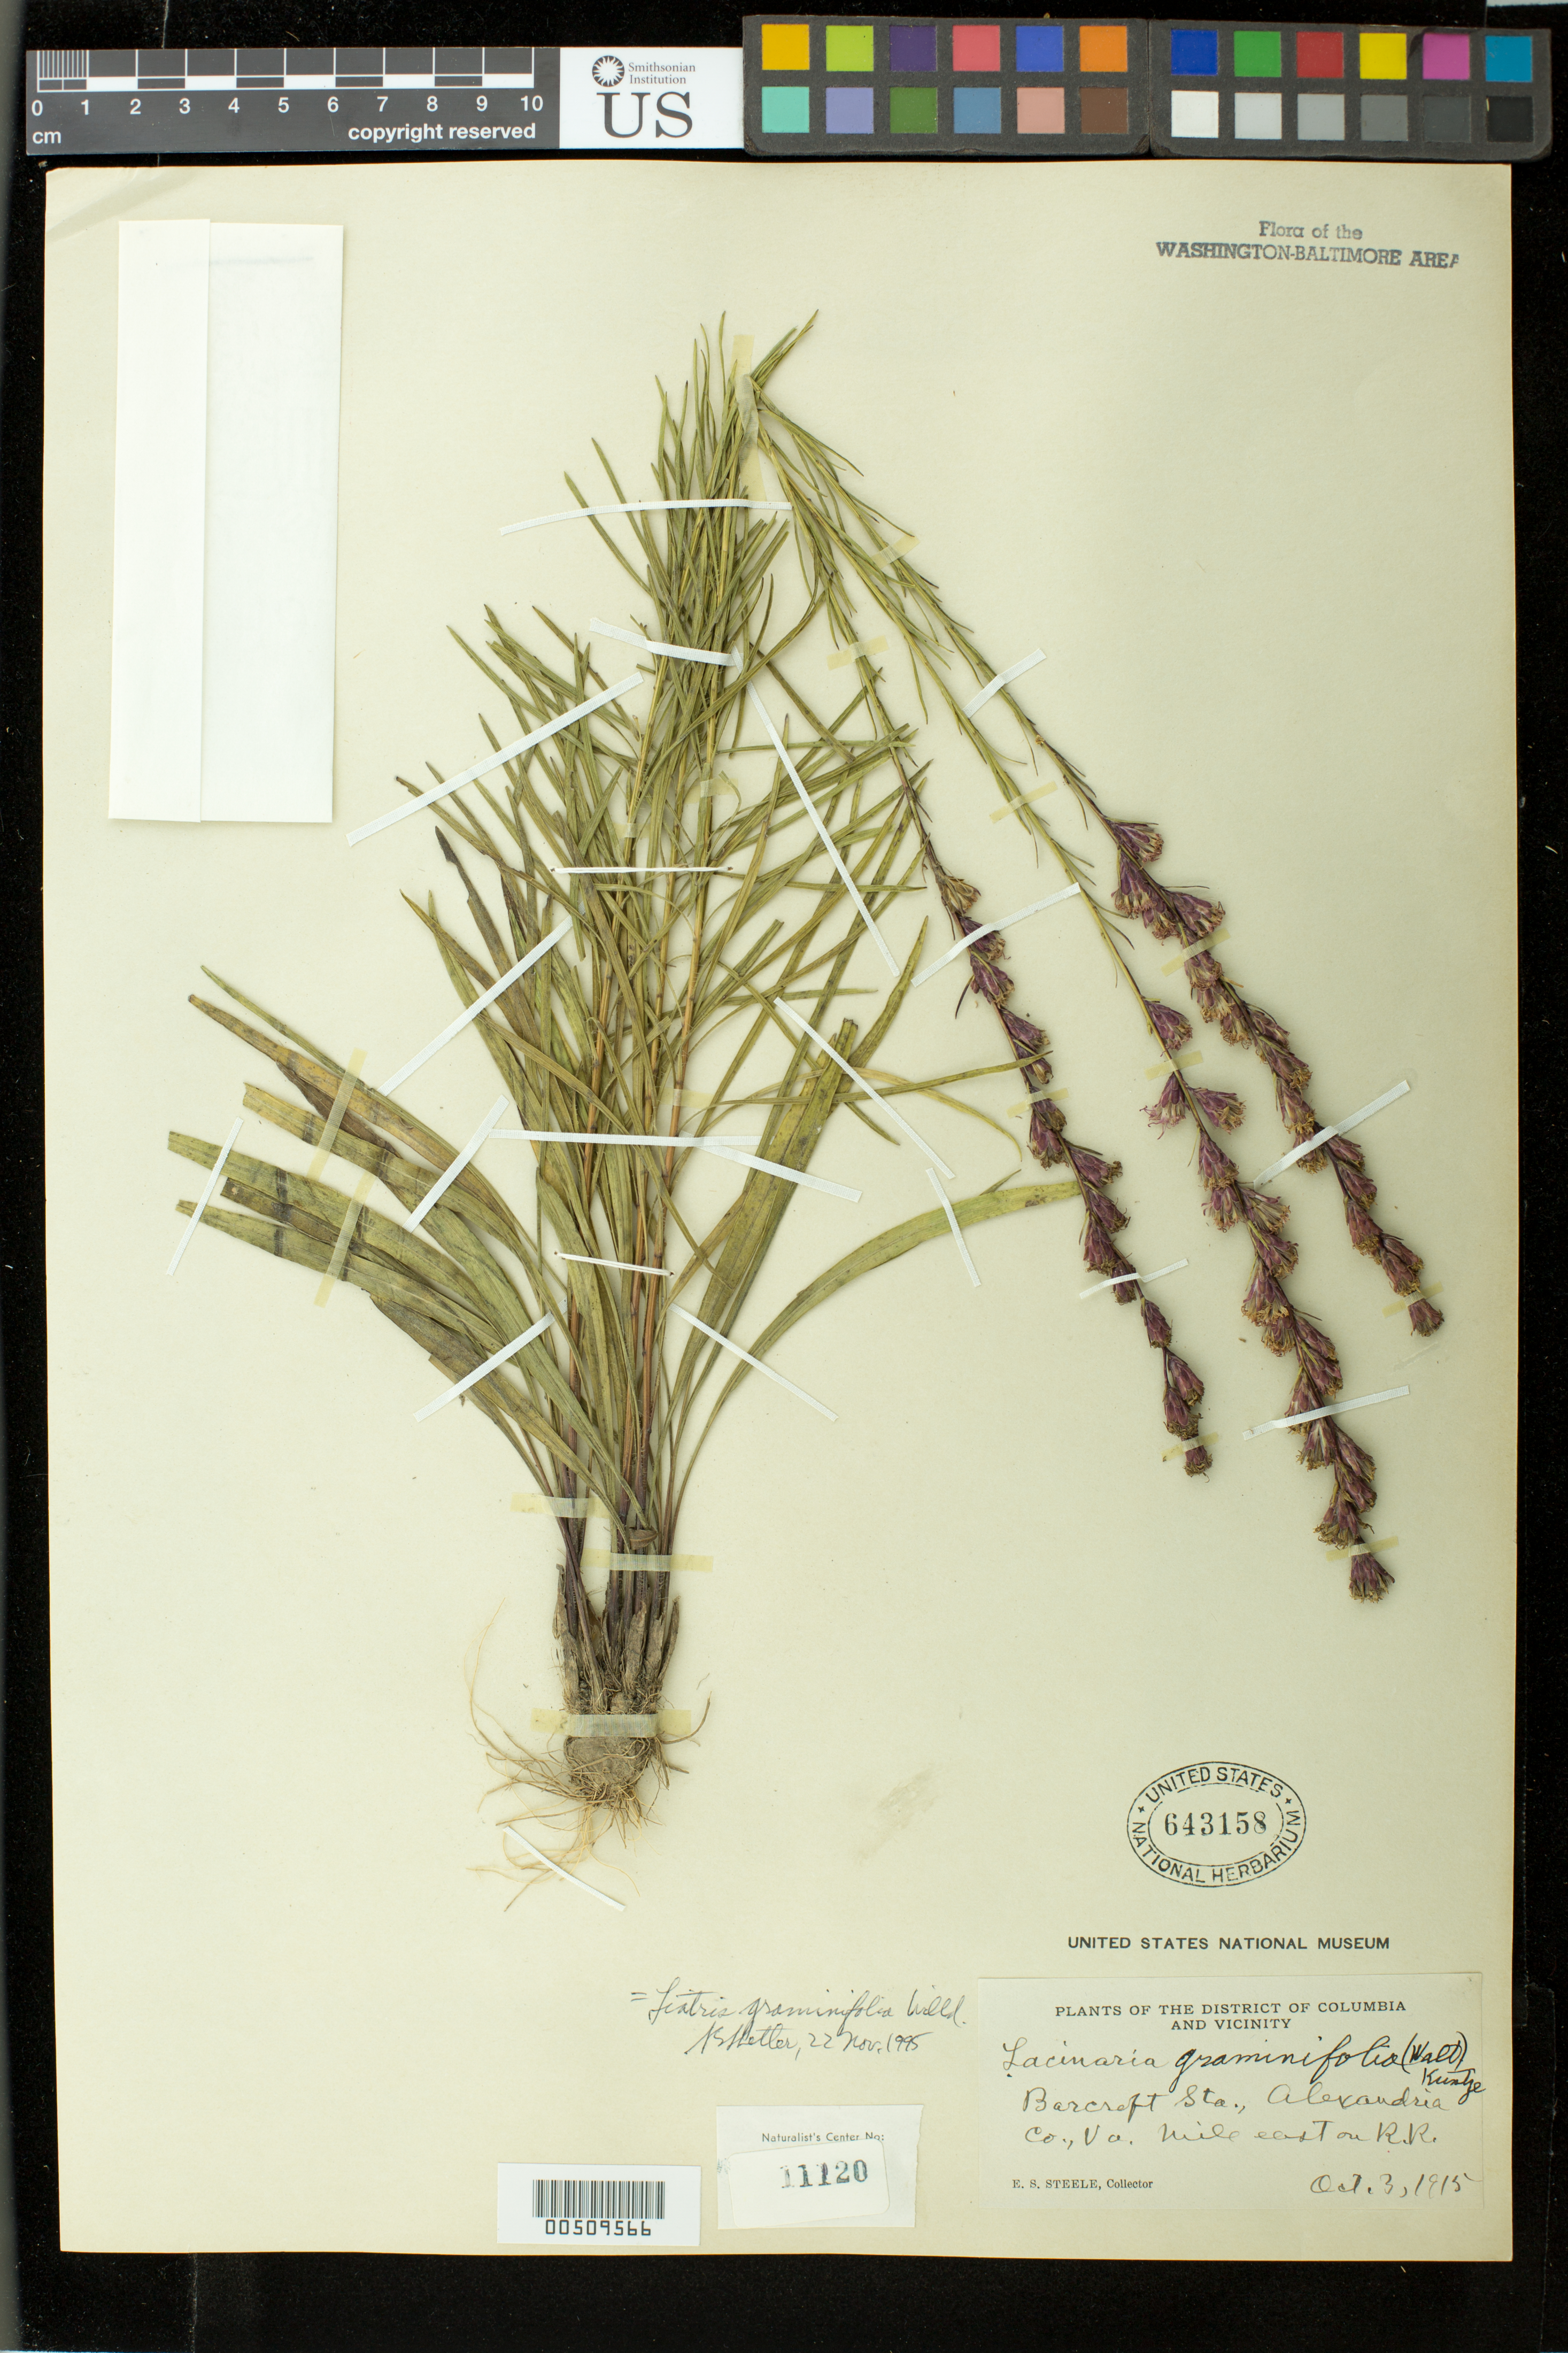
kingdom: Plantae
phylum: Tracheophyta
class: Magnoliopsida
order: Asterales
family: Asteraceae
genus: Liatris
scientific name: Liatris graminifolia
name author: Willd.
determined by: Shetler, Stanwyn G., (US), NMNH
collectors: E. Steele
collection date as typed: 03 Oct 1915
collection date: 1915-10-03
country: United States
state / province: Virginia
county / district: Arlington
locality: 1 mi. E of Barcroft Sta., "Alexandria Co." (Arlington Co.?)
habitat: on railroad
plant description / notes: Specimens returned from Naturalist Center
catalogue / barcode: US 643158